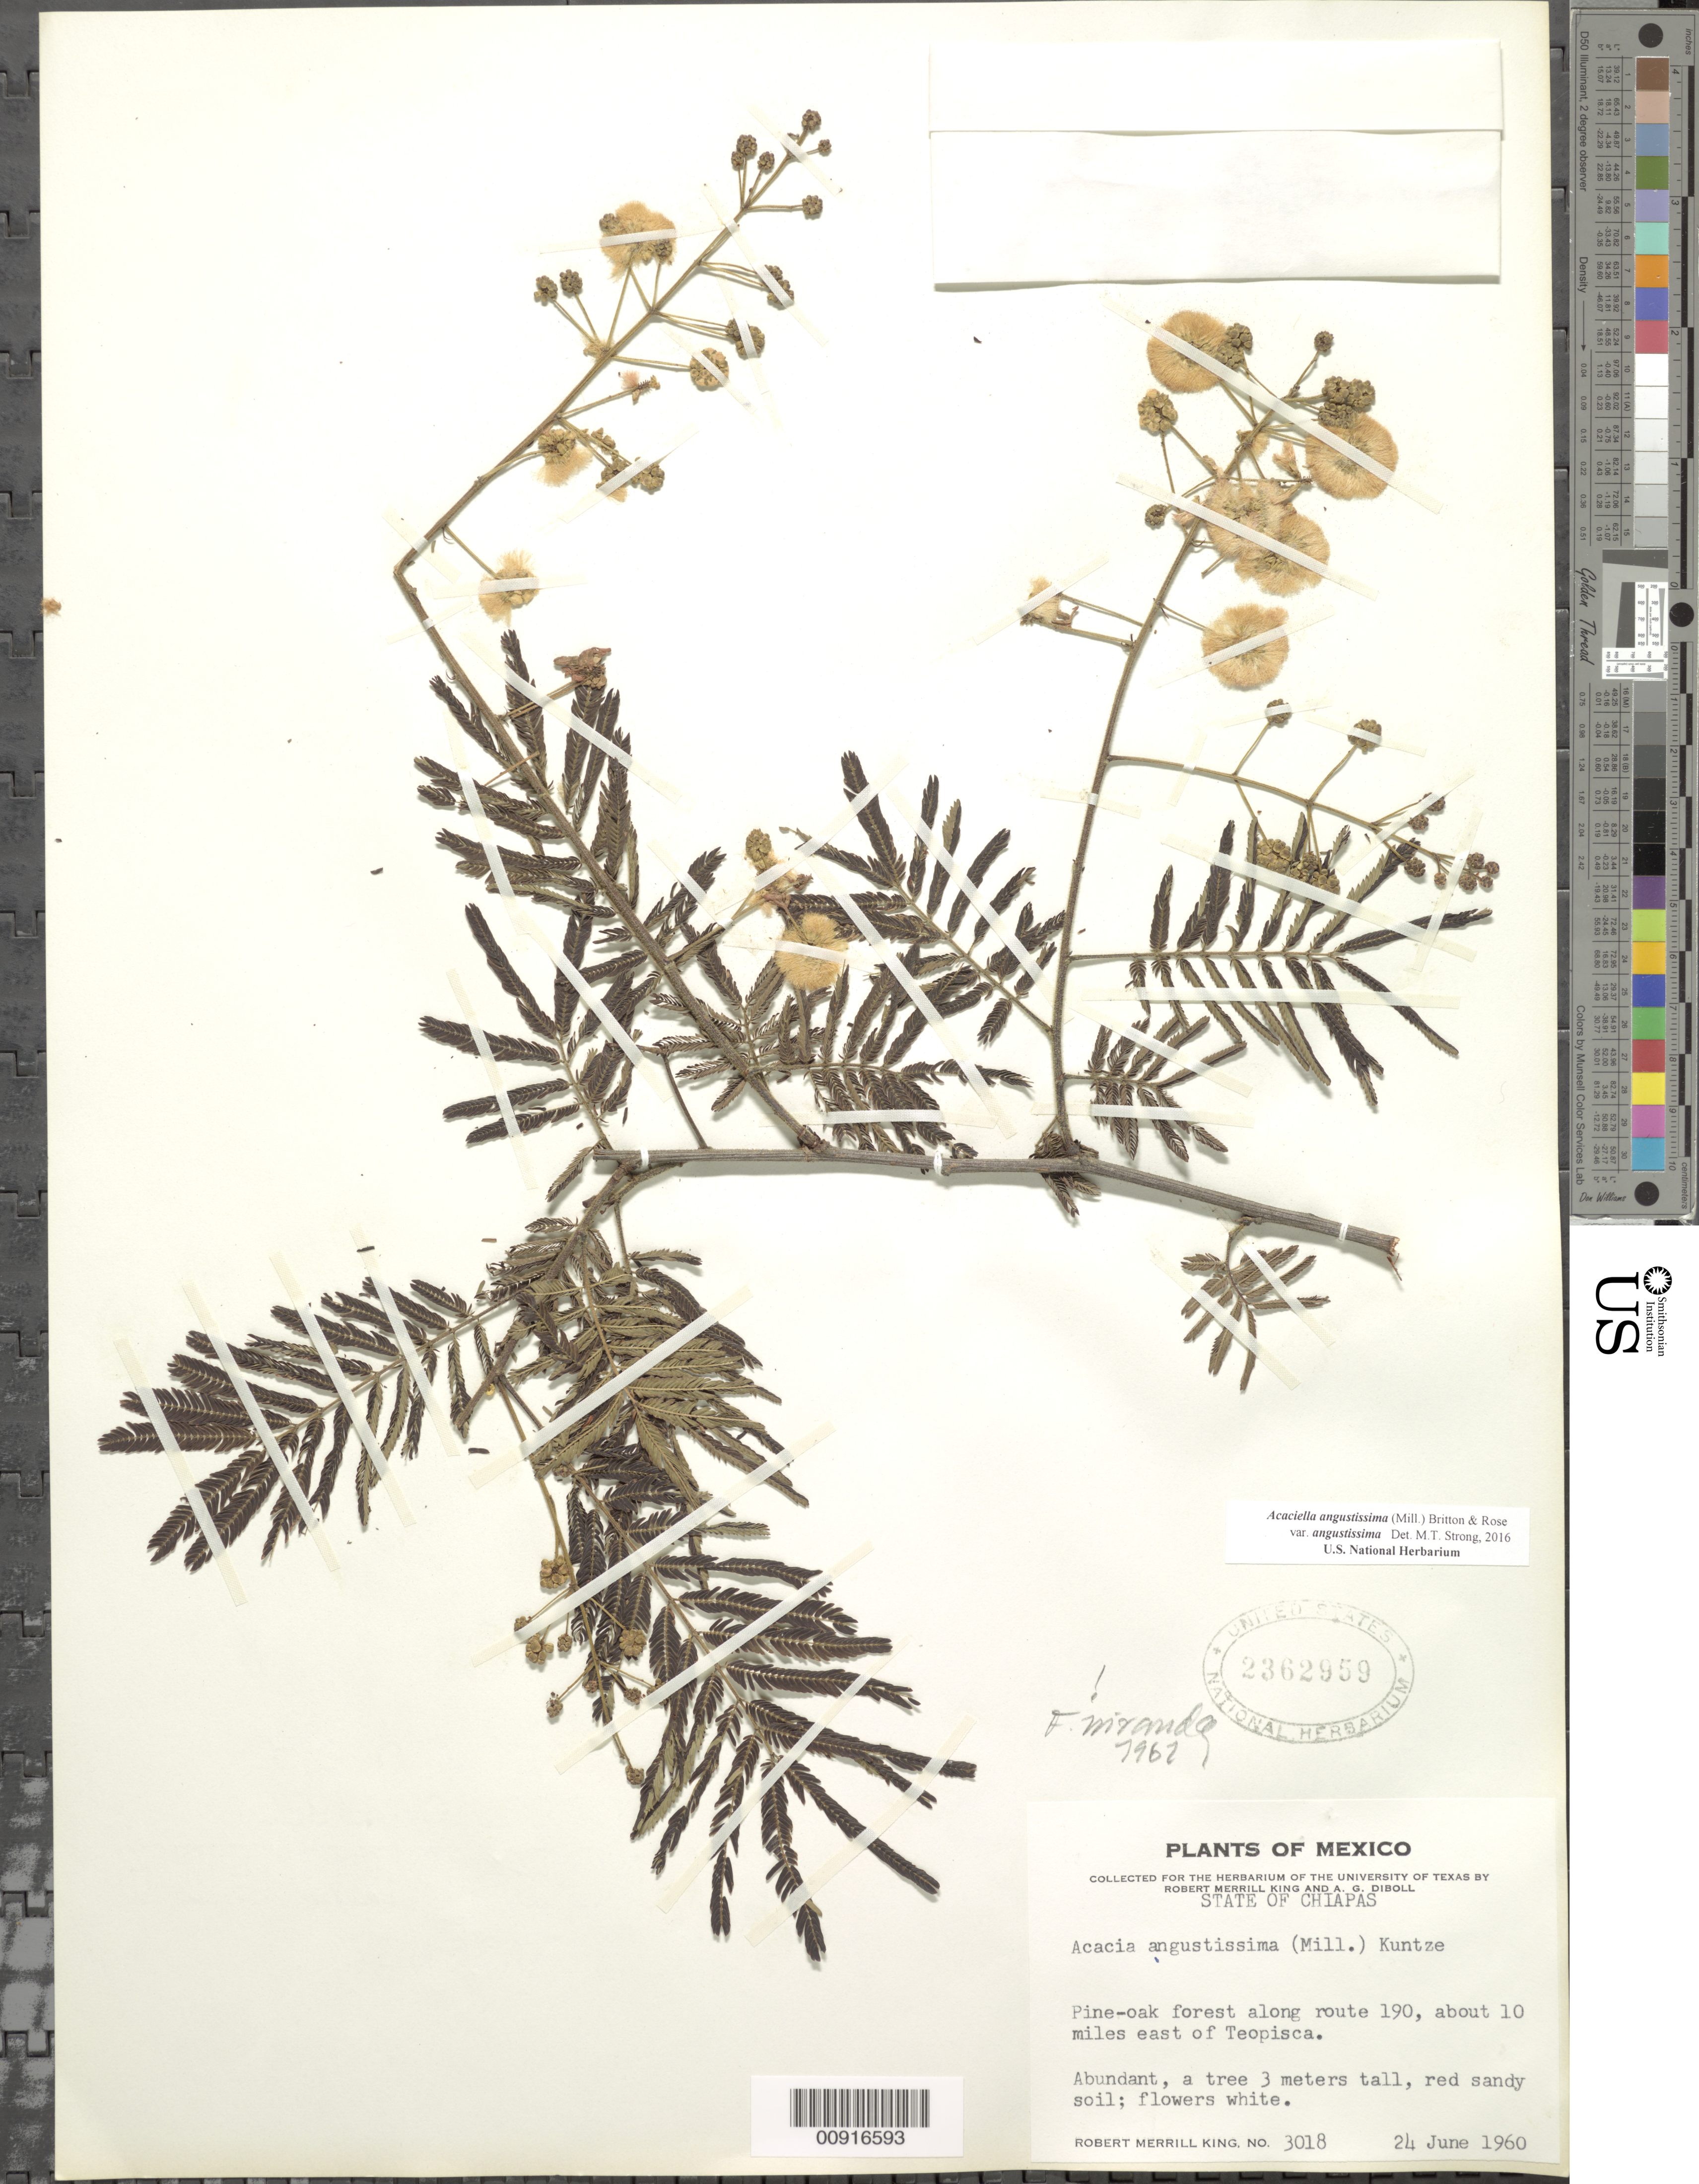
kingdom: Plantae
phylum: Tracheophyta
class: Magnoliopsida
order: Fabales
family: Fabaceae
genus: Acaciella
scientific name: Acaciella angustissima var. angustissima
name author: (Mill.) Britton & Rose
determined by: Strong, M. T., (US), Smithsonian Institution - National Museum of Natural History (UNITED STATES)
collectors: R. M. King & A. Diboll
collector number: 3018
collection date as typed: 24 Jun 1960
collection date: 1960-06-24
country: Mexico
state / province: Chiapas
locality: Along route 190, about 10 miles east of Teopisca, Chiapas.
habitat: Pine-oak forest. Red sandy soil.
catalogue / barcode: US 2362959